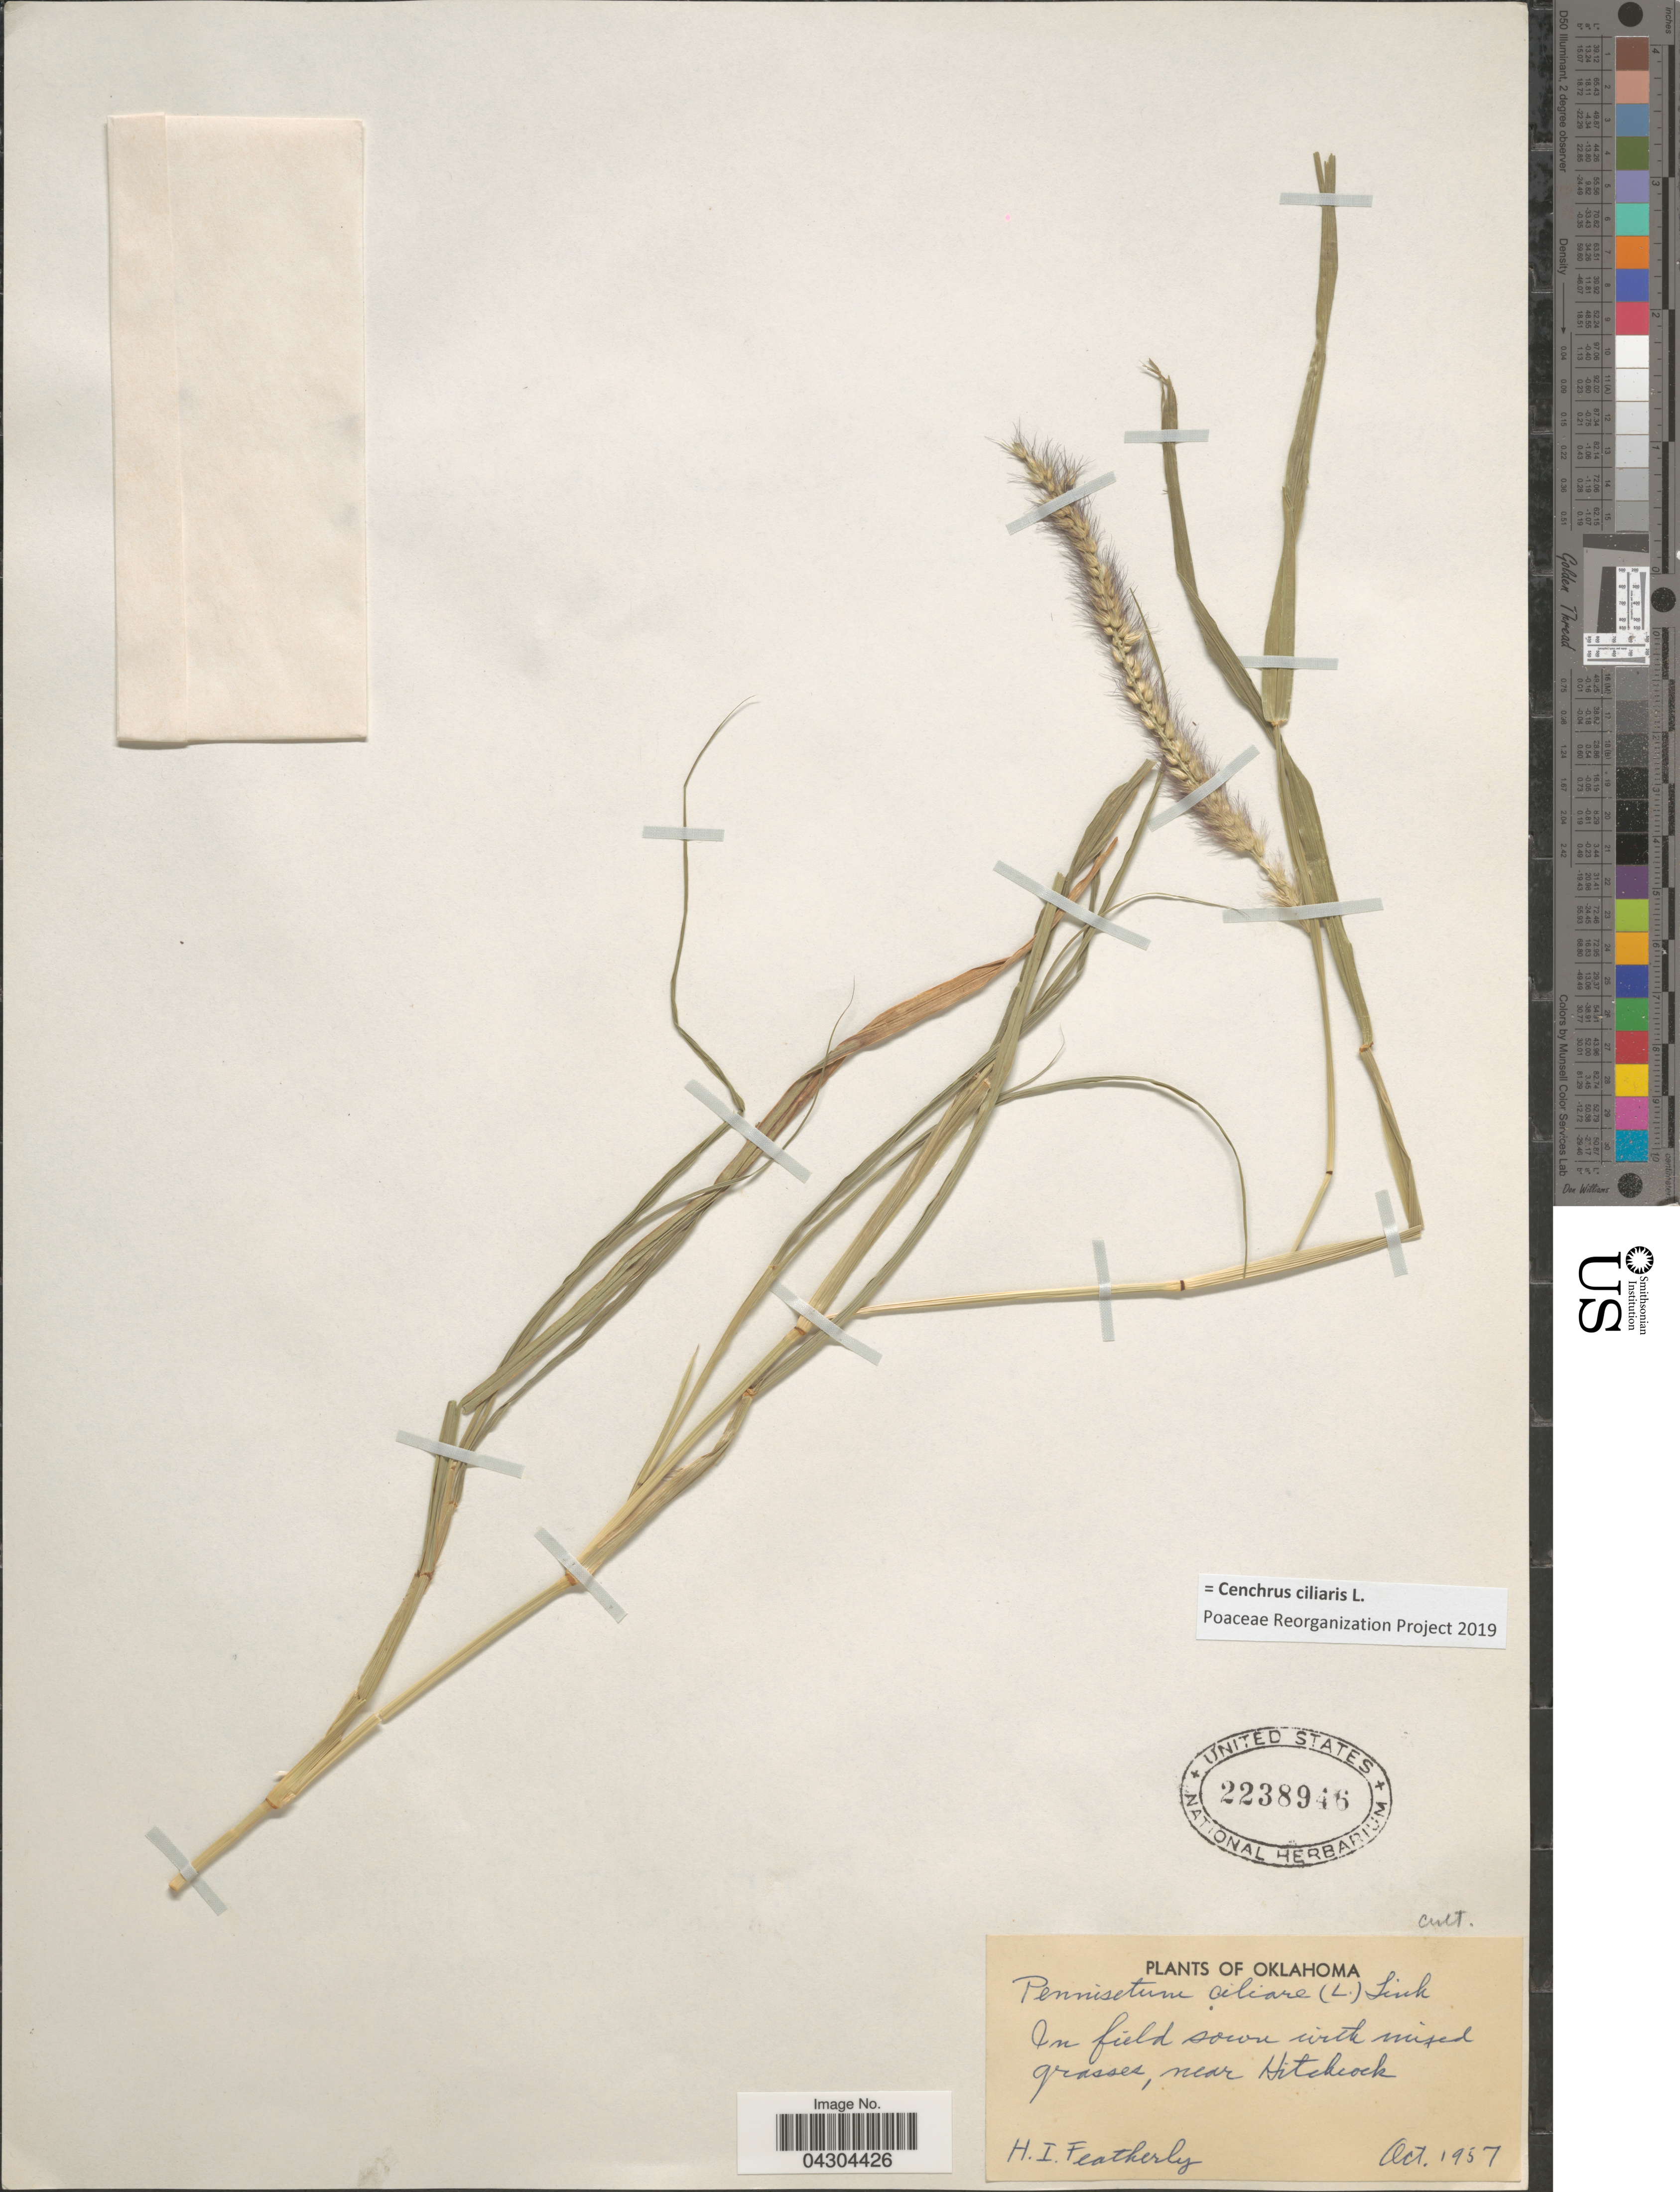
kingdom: Plantae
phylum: Tracheophyta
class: Liliopsida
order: Poales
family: Poaceae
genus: Cenchrus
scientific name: Cenchrus ciliaris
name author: L.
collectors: H. Featherly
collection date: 1957-10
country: United States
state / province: Oklahoma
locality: In field sown with mixed grasses, near Hitchcock.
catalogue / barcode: US 2238946